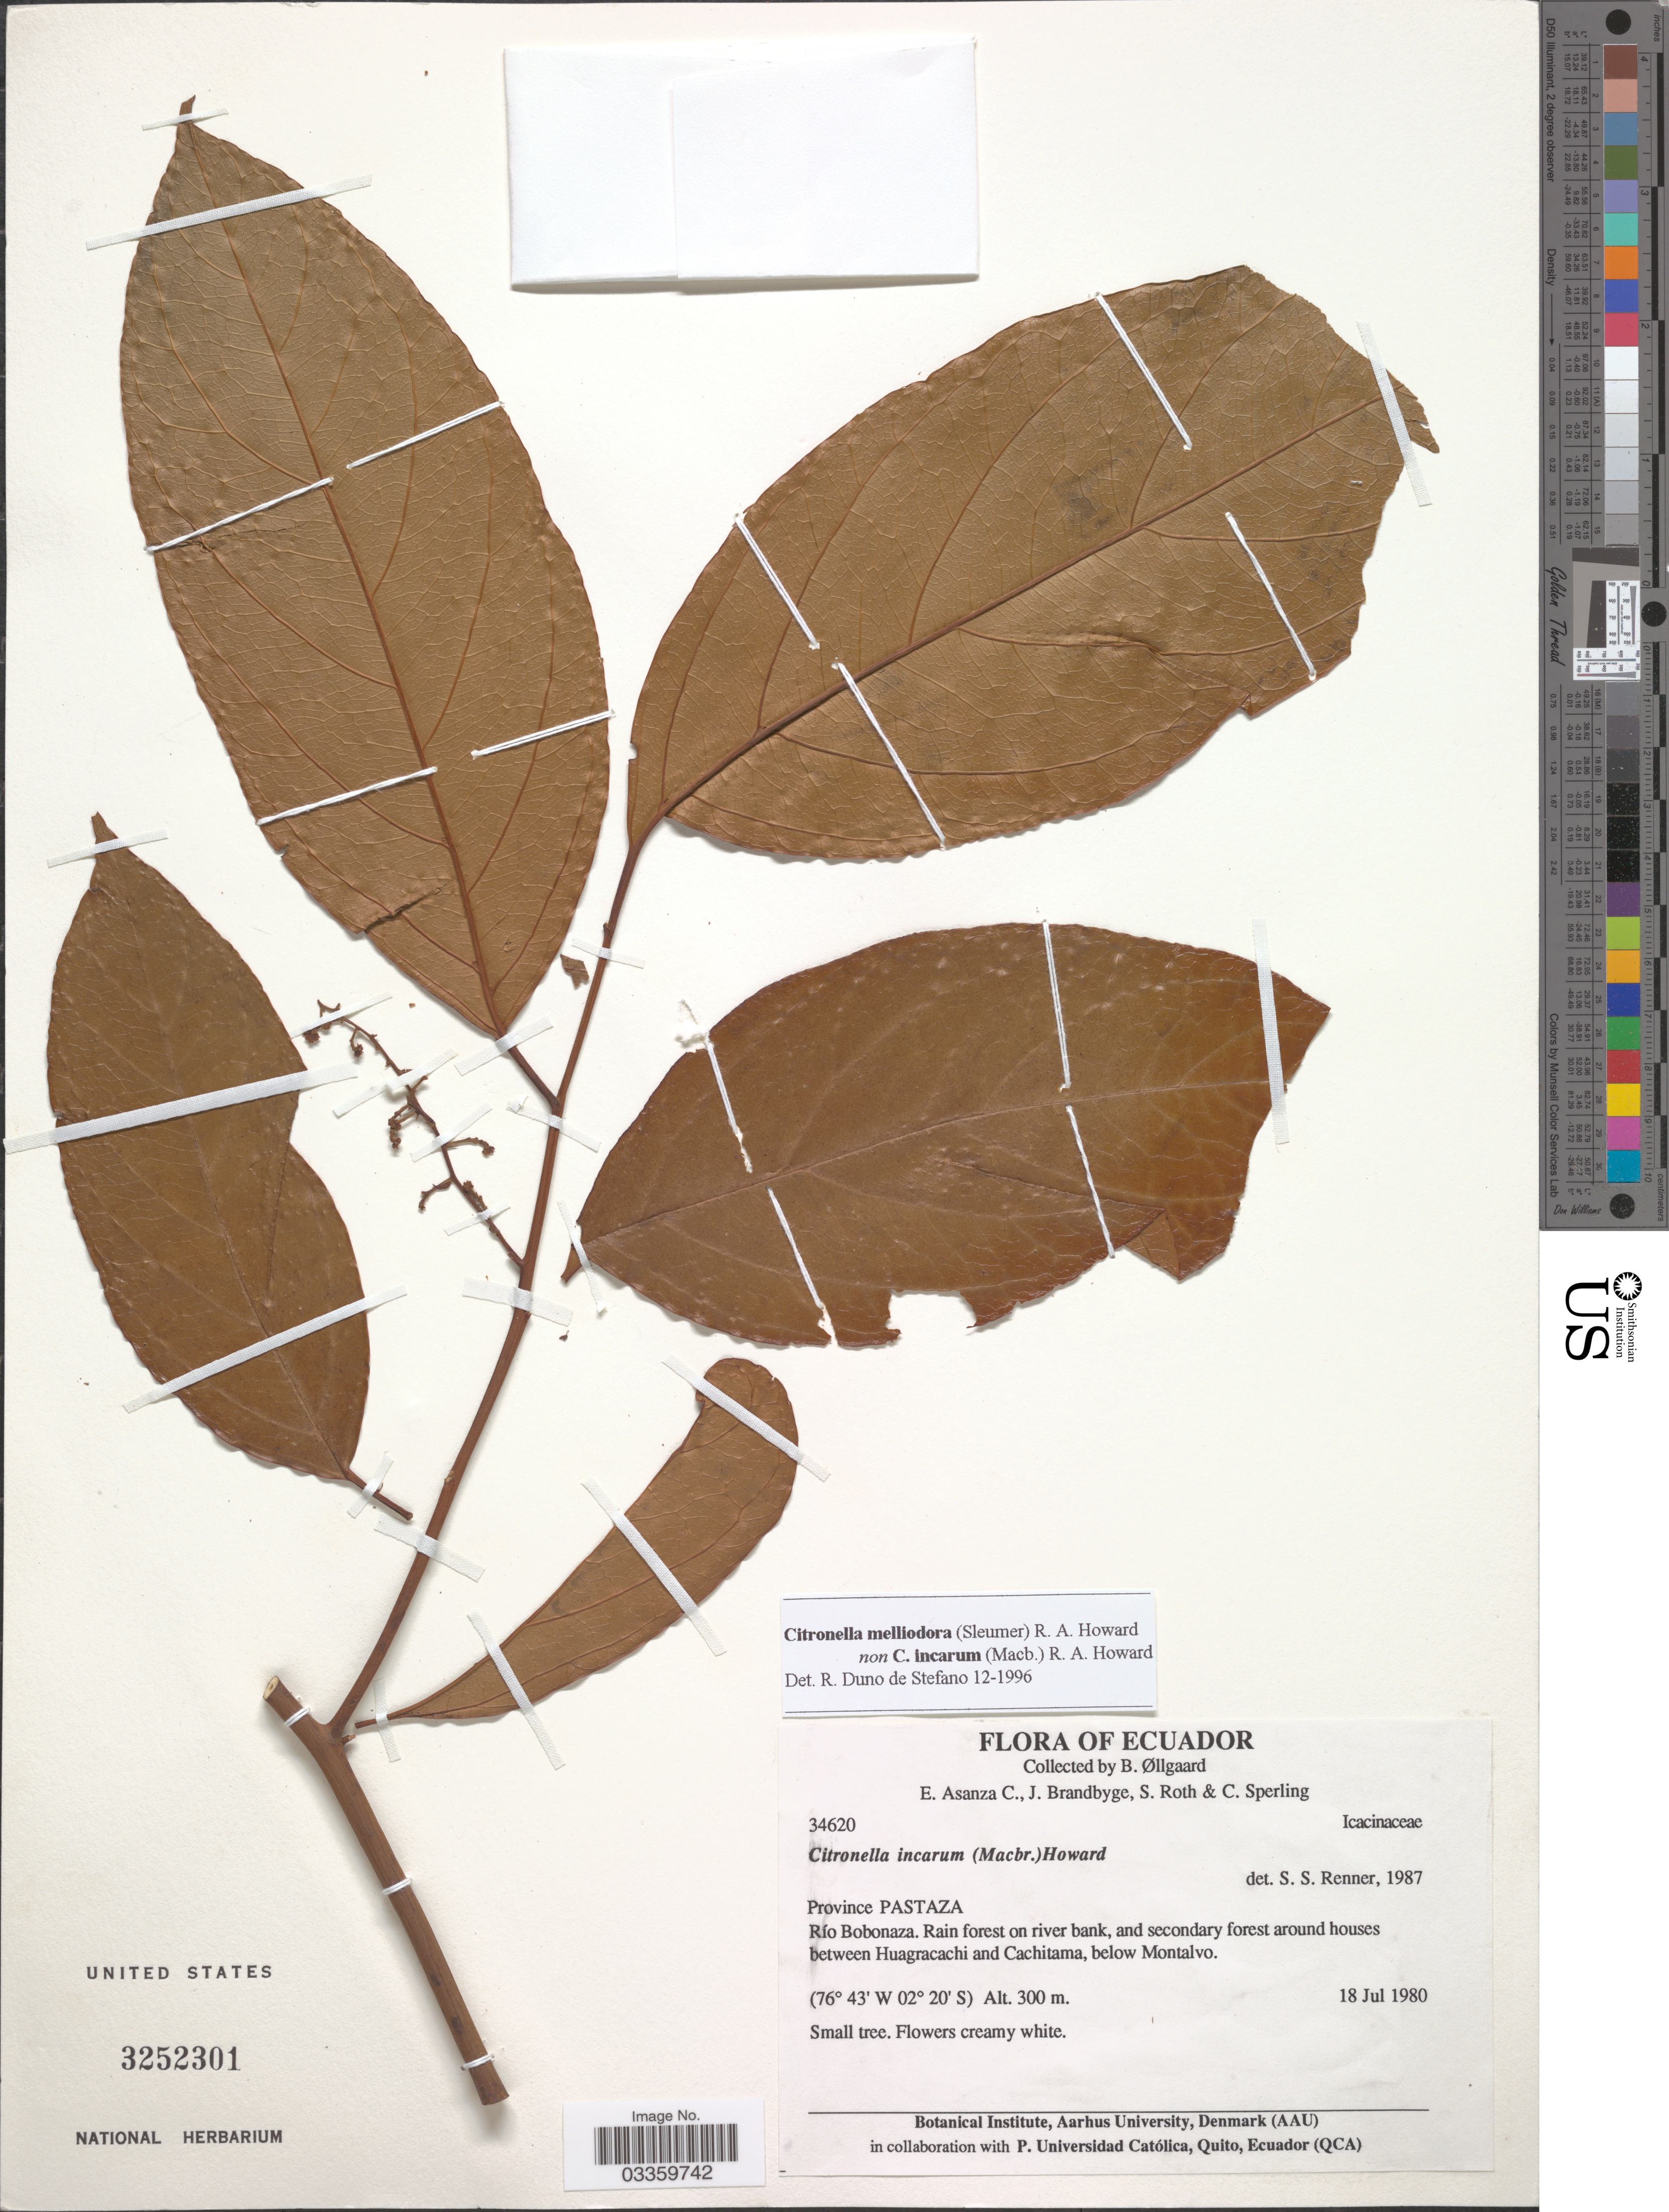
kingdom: Plantae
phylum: Tracheophyta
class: Magnoliopsida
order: Cardiopteridales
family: Cardiopteridaceae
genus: Citronella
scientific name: Citronella melliodora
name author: (Sleumer) R.A. Howard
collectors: B. Øllgaard, E. Asanza C., J. Brandbyge, S. Roth & C. Sperling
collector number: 34620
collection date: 1980-07-18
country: Ecuador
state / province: Pastaza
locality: Río Bobonaza. Rain forest on river bank, and secondary forest around houses between Huagracachi and Cachitama, below Montalvo.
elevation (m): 300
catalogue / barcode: US 3252301